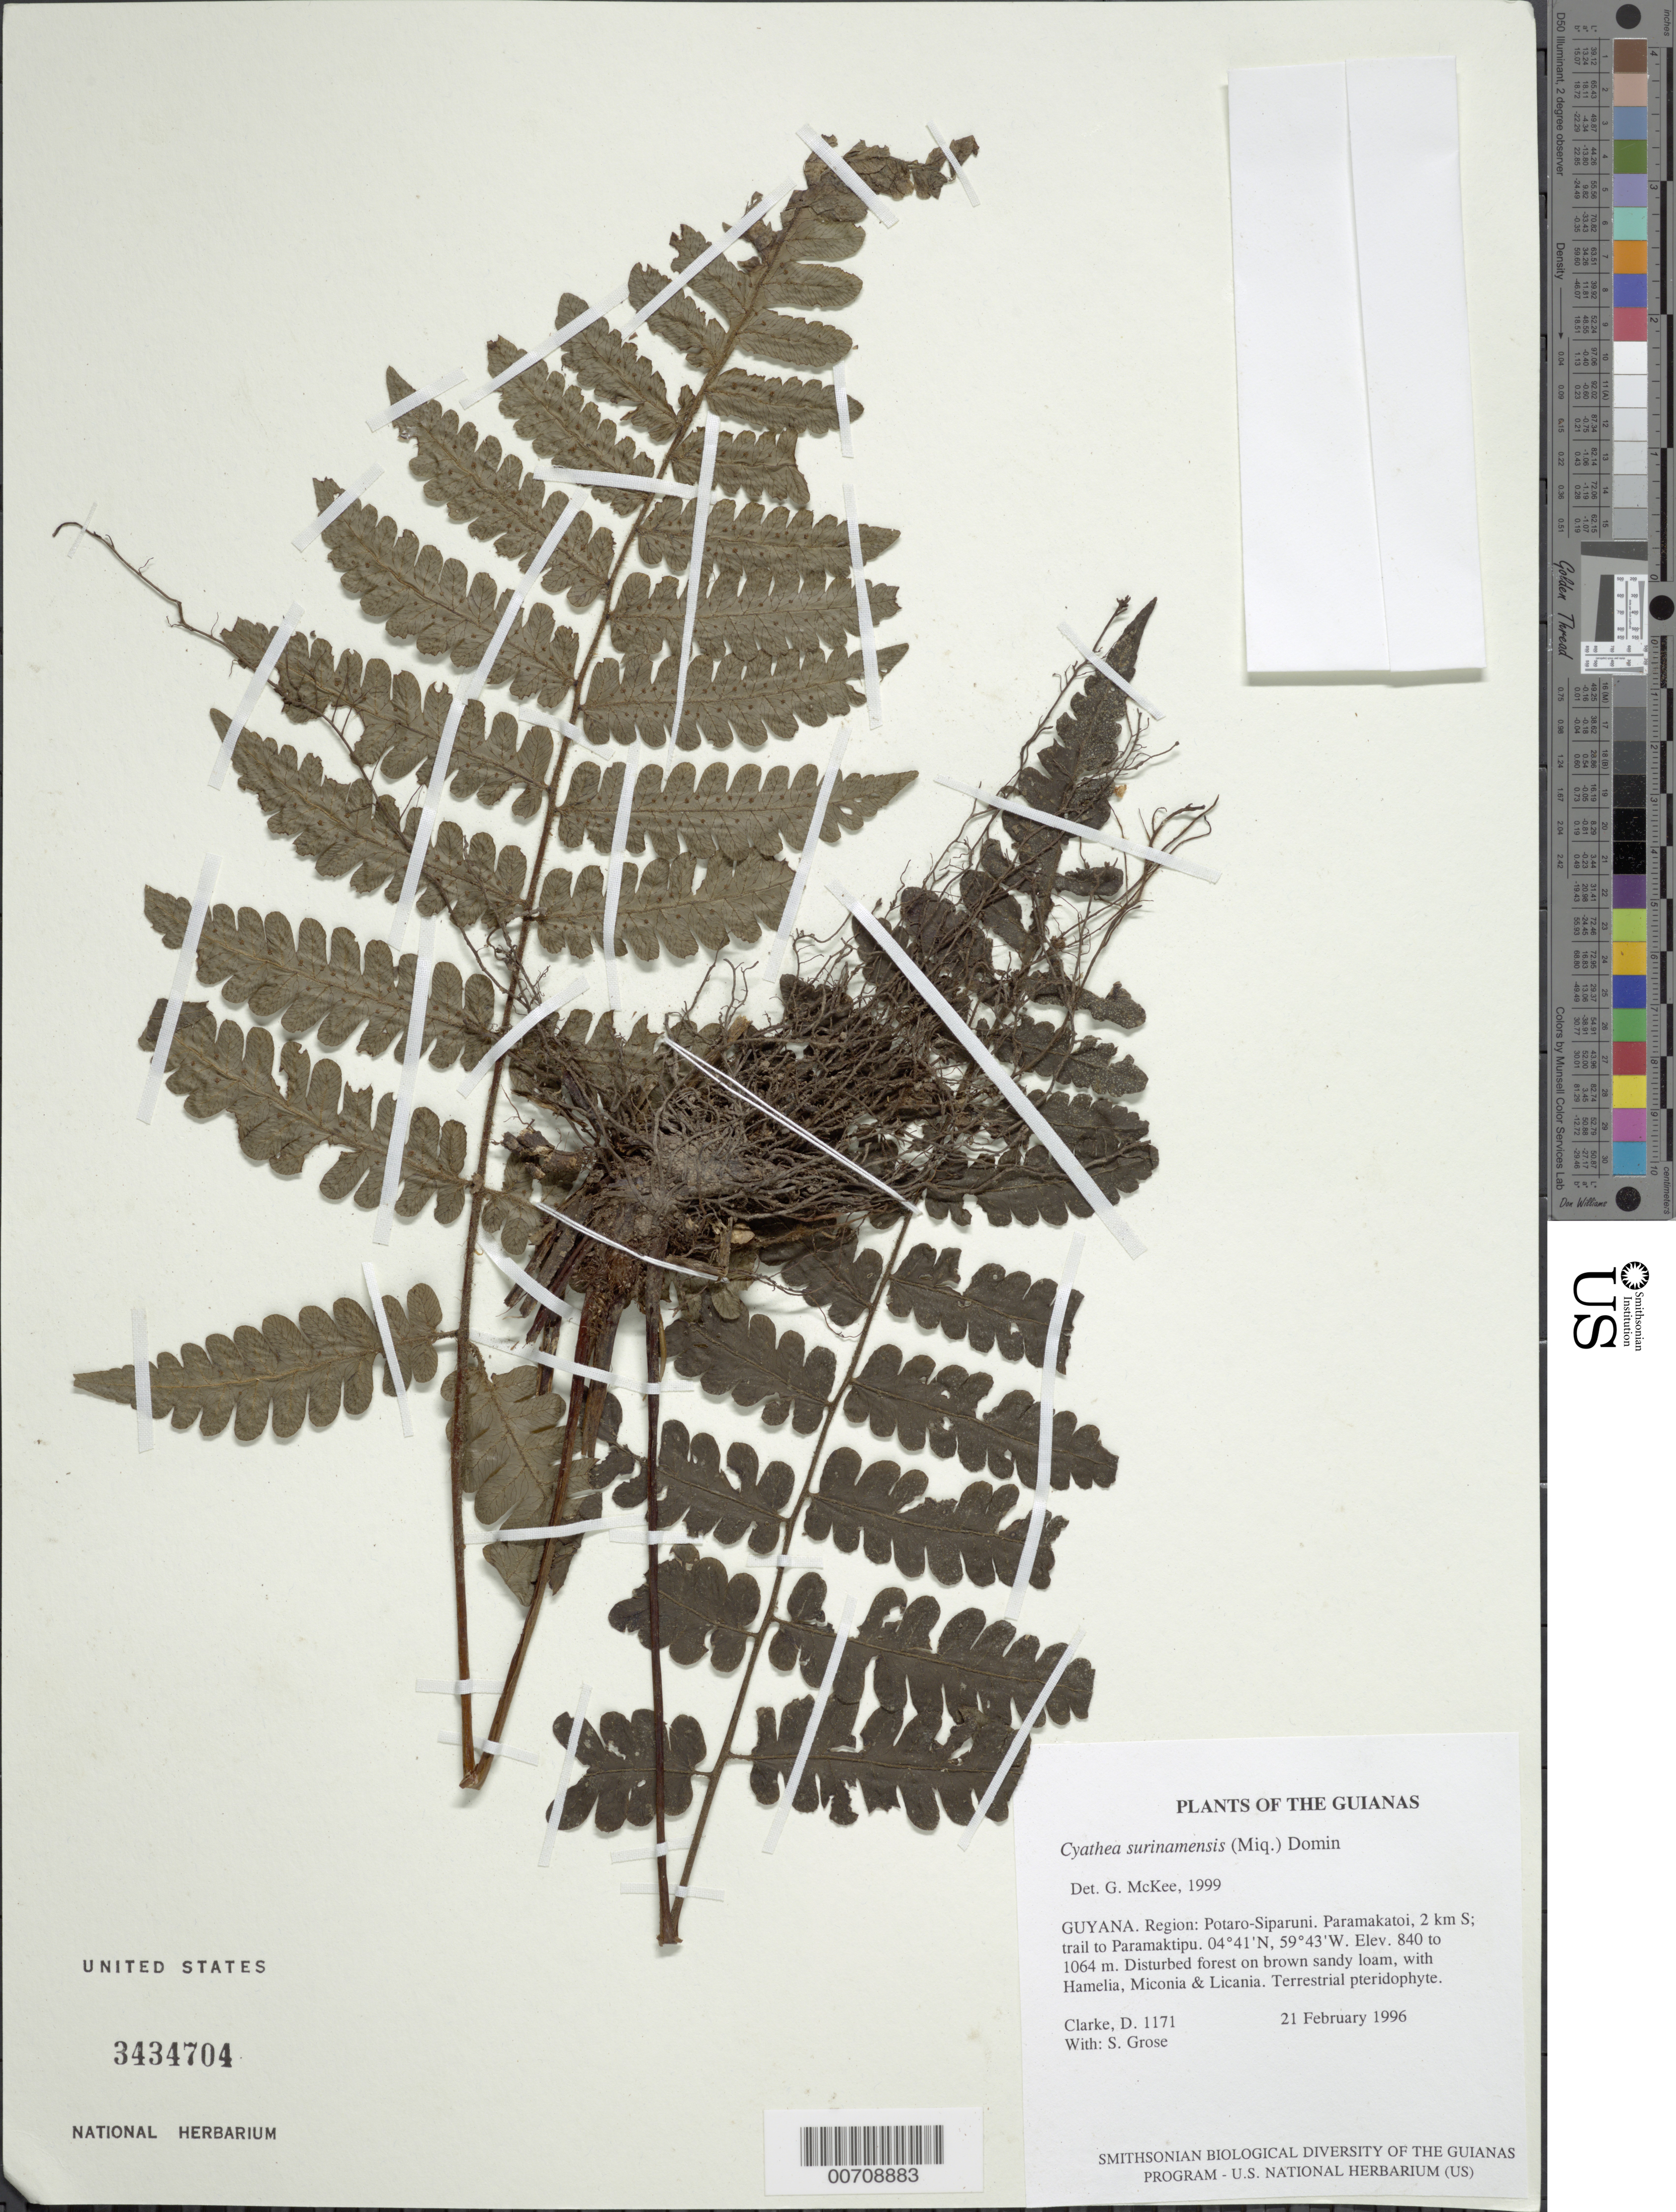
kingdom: Plantae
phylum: Tracheophyta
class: Polypodiopsida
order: Cyatheales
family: Cyatheaceae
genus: Cyathea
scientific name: Cyathea surinamensis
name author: (Miq.) Domin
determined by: McKee, G. S., (US), NMNH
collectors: H. D. Clarke & S. Grose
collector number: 1171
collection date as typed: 21 February 1996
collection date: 1996-02-21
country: Guyana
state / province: Potaro-Siparuni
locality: Paramakatoi, 2 km S; trail to Paramaktipu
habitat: Disturbed forest on brown sandy loam, with Hamelia, Miconia & Licania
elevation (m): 840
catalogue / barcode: US 3434704